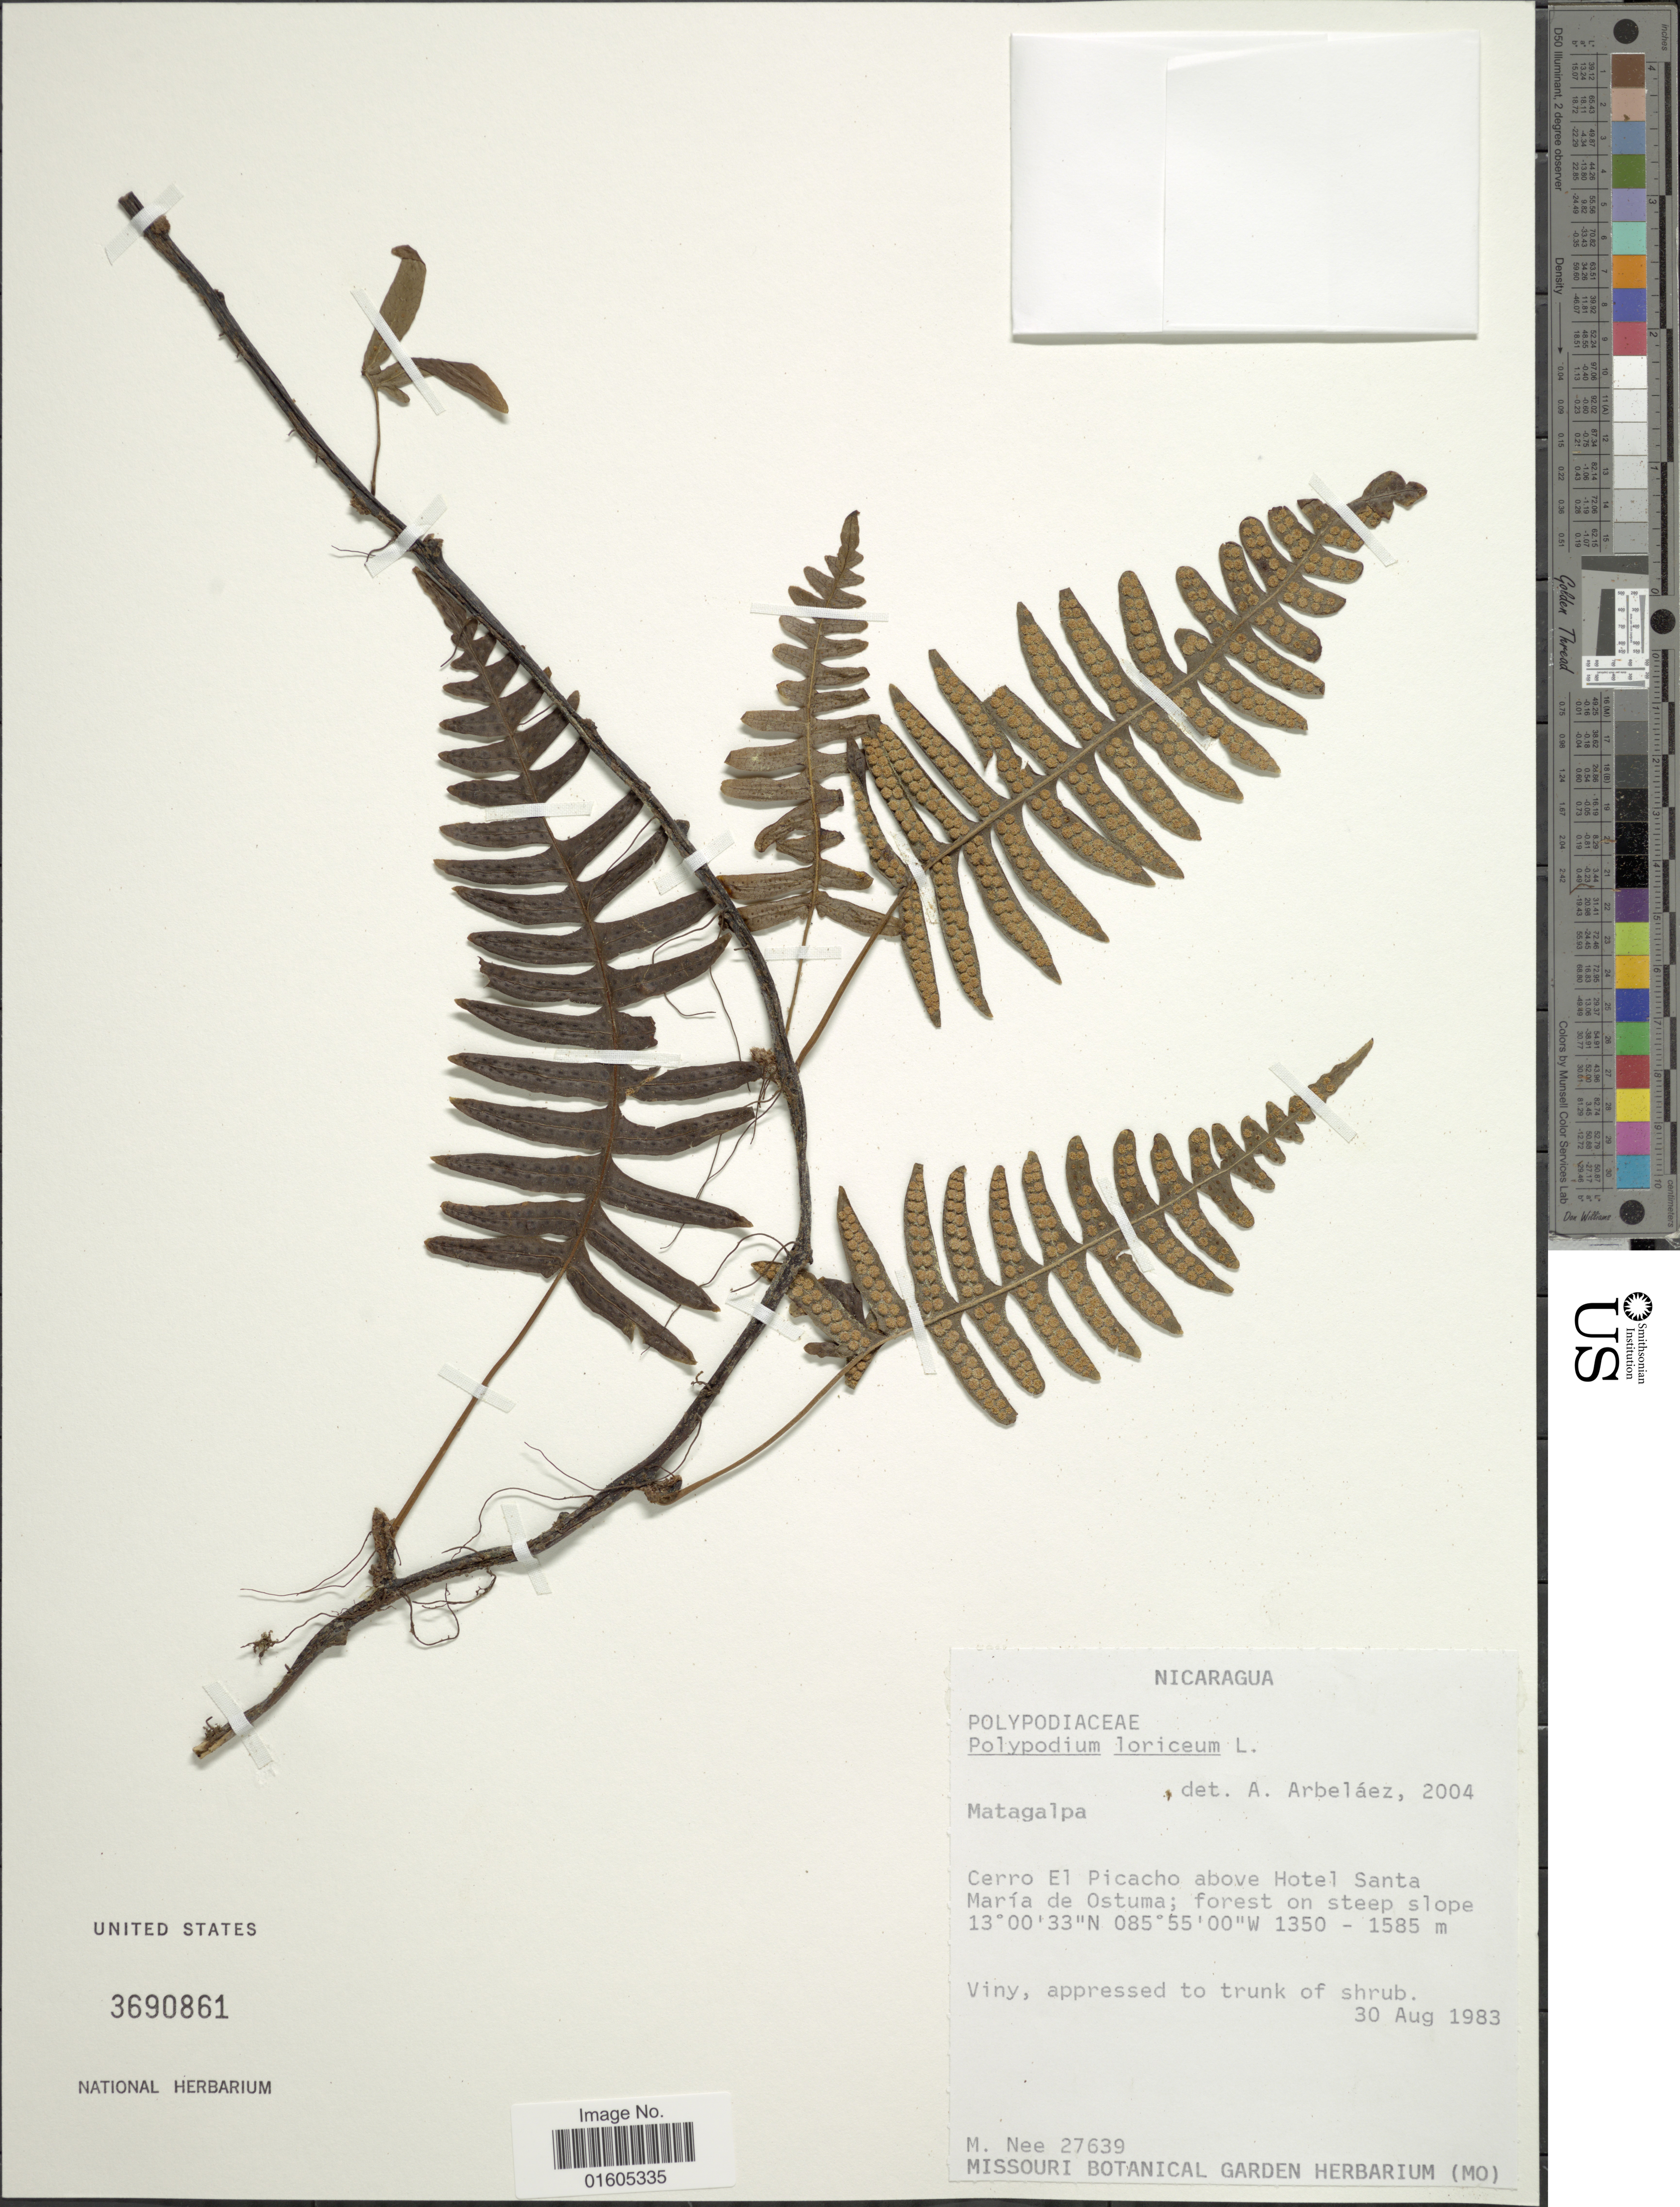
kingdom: Plantae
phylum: Tracheophyta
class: Polypodiopsida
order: Polypodiales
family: Polypodiaceae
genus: Serpocaulon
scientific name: Serpocaulon loriceum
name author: (L.) A.R. Sm.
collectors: M. Nee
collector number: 27639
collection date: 1983-08-30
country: Nicaragua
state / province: Matagalpa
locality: Cerro El Picacho above Hotek Santa María de Ostuma; forest on steep slope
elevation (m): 1350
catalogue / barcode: US 3690861